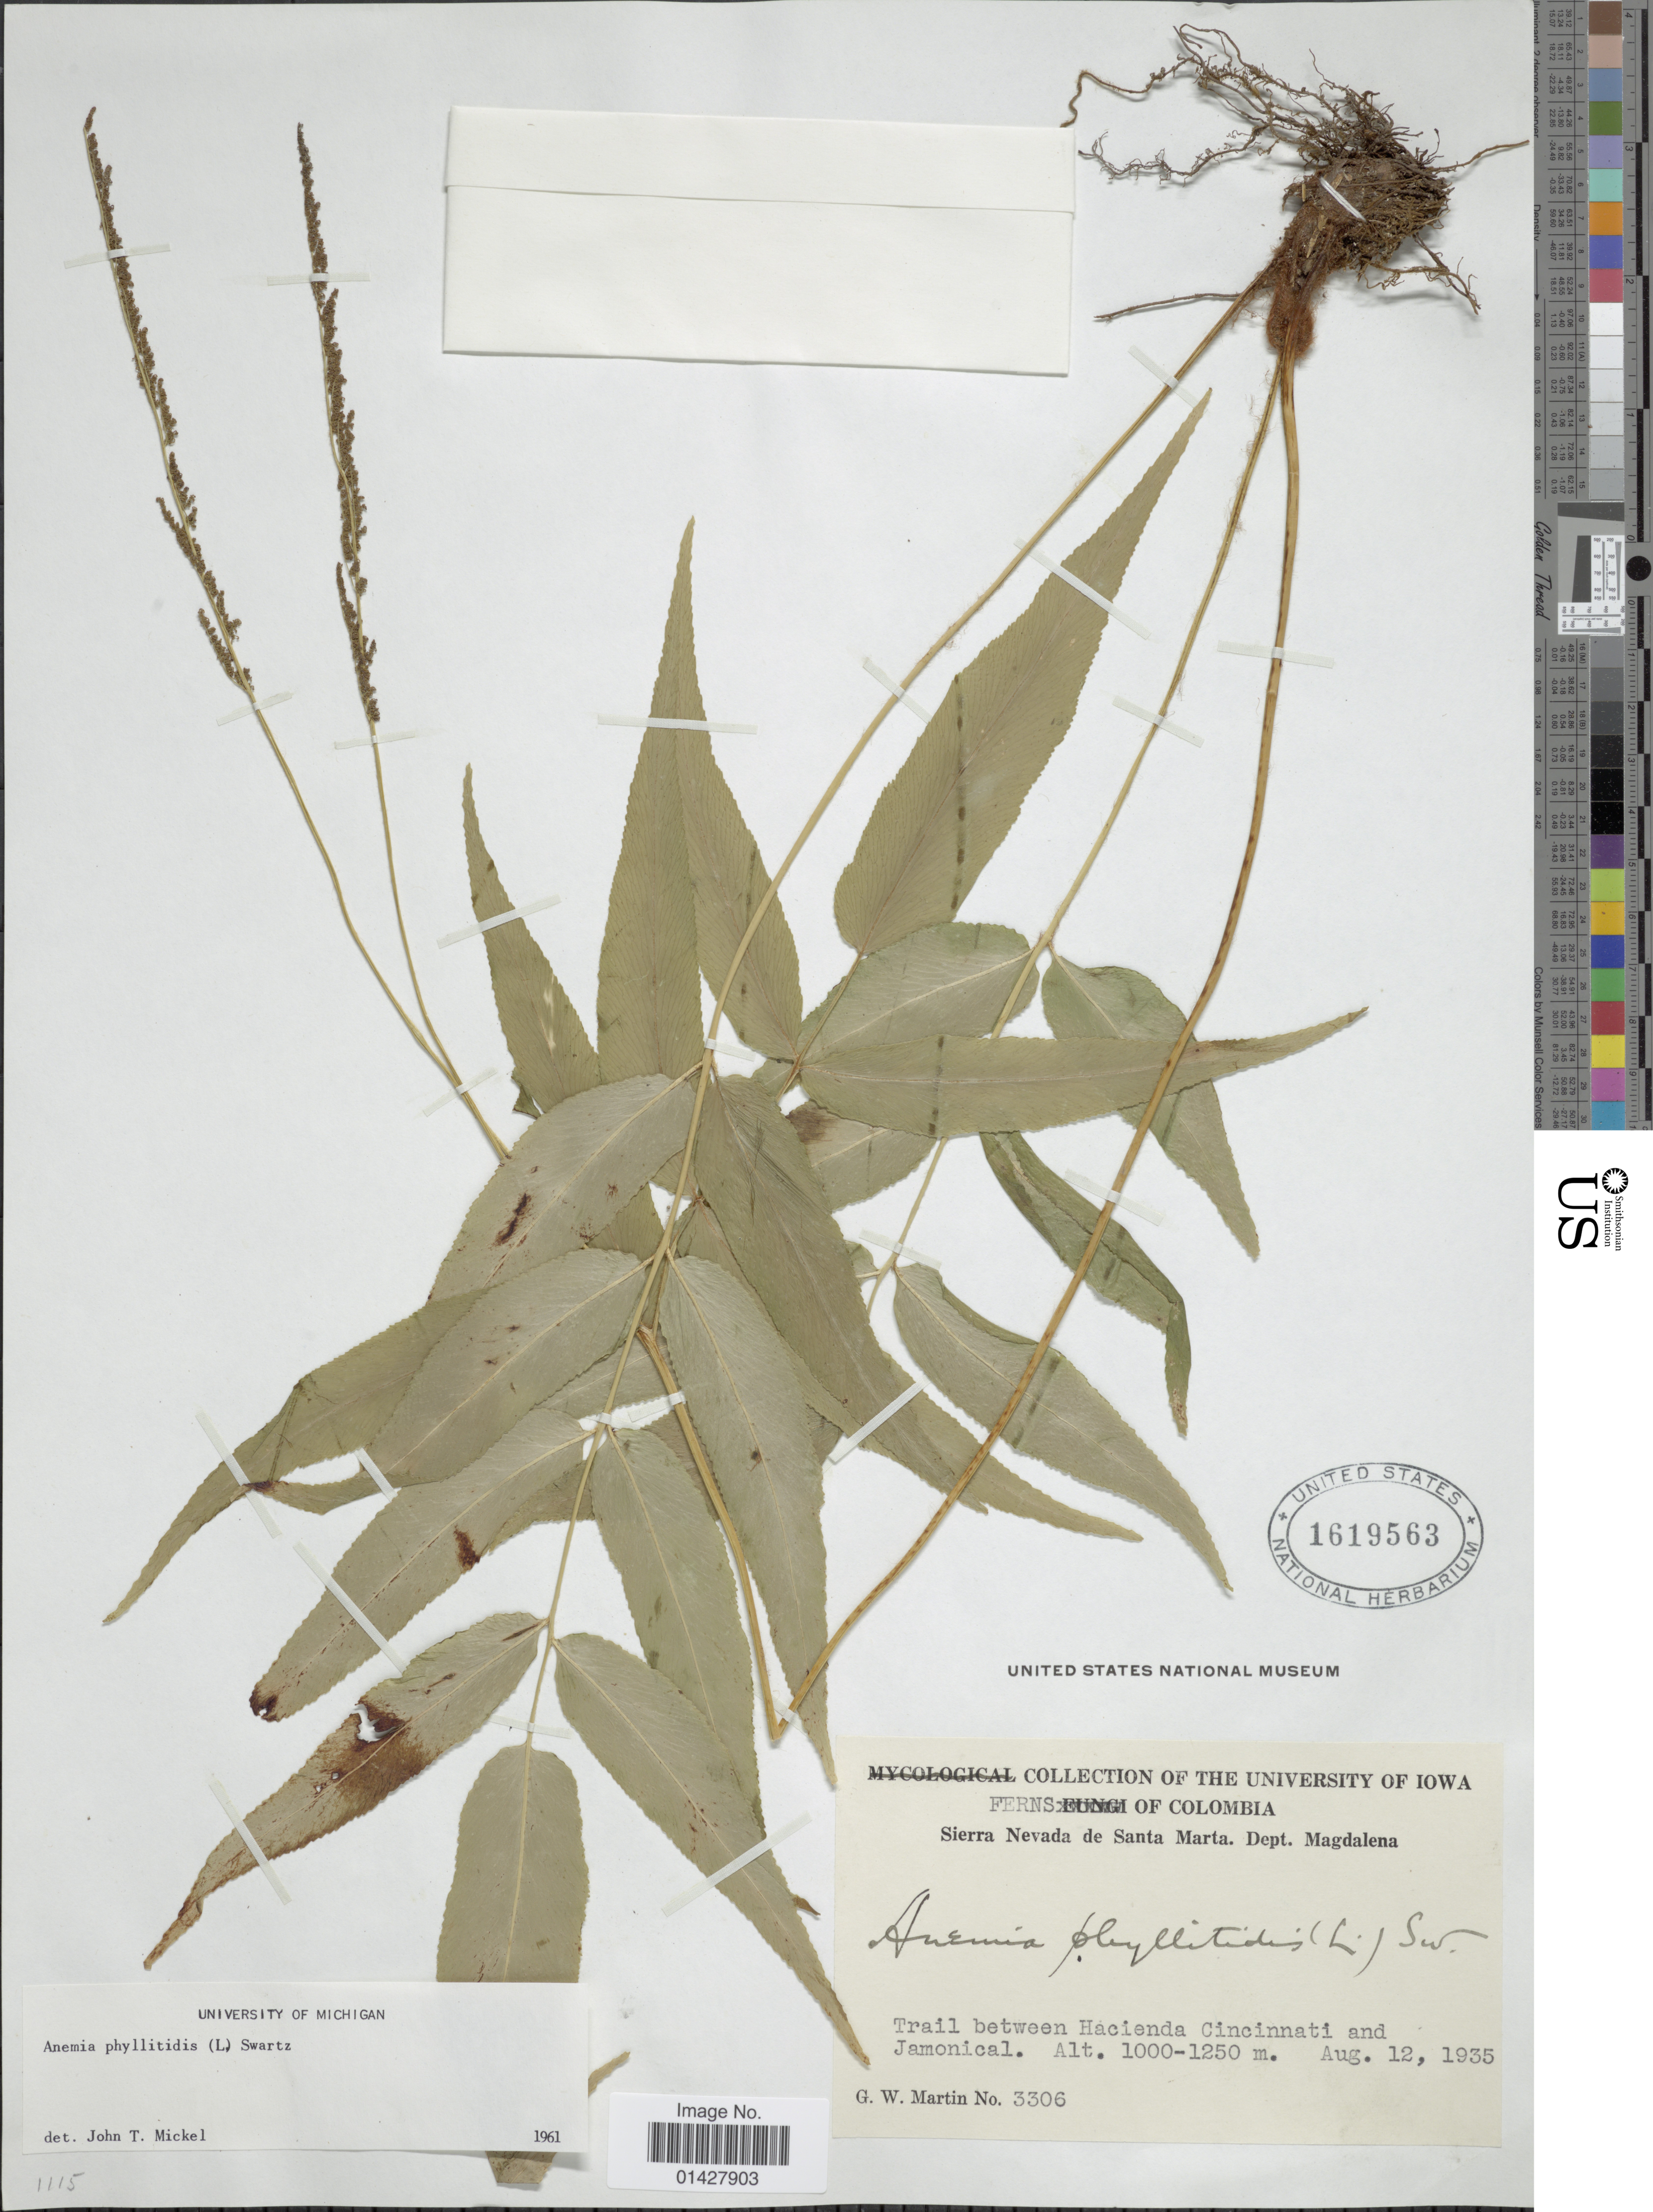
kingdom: Plantae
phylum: Tracheophyta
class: Polypodiopsida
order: Schizaeales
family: Anemiaceae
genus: Anemia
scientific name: Anemia phyllitidis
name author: (L.) Sw.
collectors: G. W. Martin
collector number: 3306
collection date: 1935-08-12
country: Colombia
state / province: Magdalena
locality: Sierra Nevada de Santa Marta, trail between Hacienda Cincinnati and Jamonical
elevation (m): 1000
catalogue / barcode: US 1619563